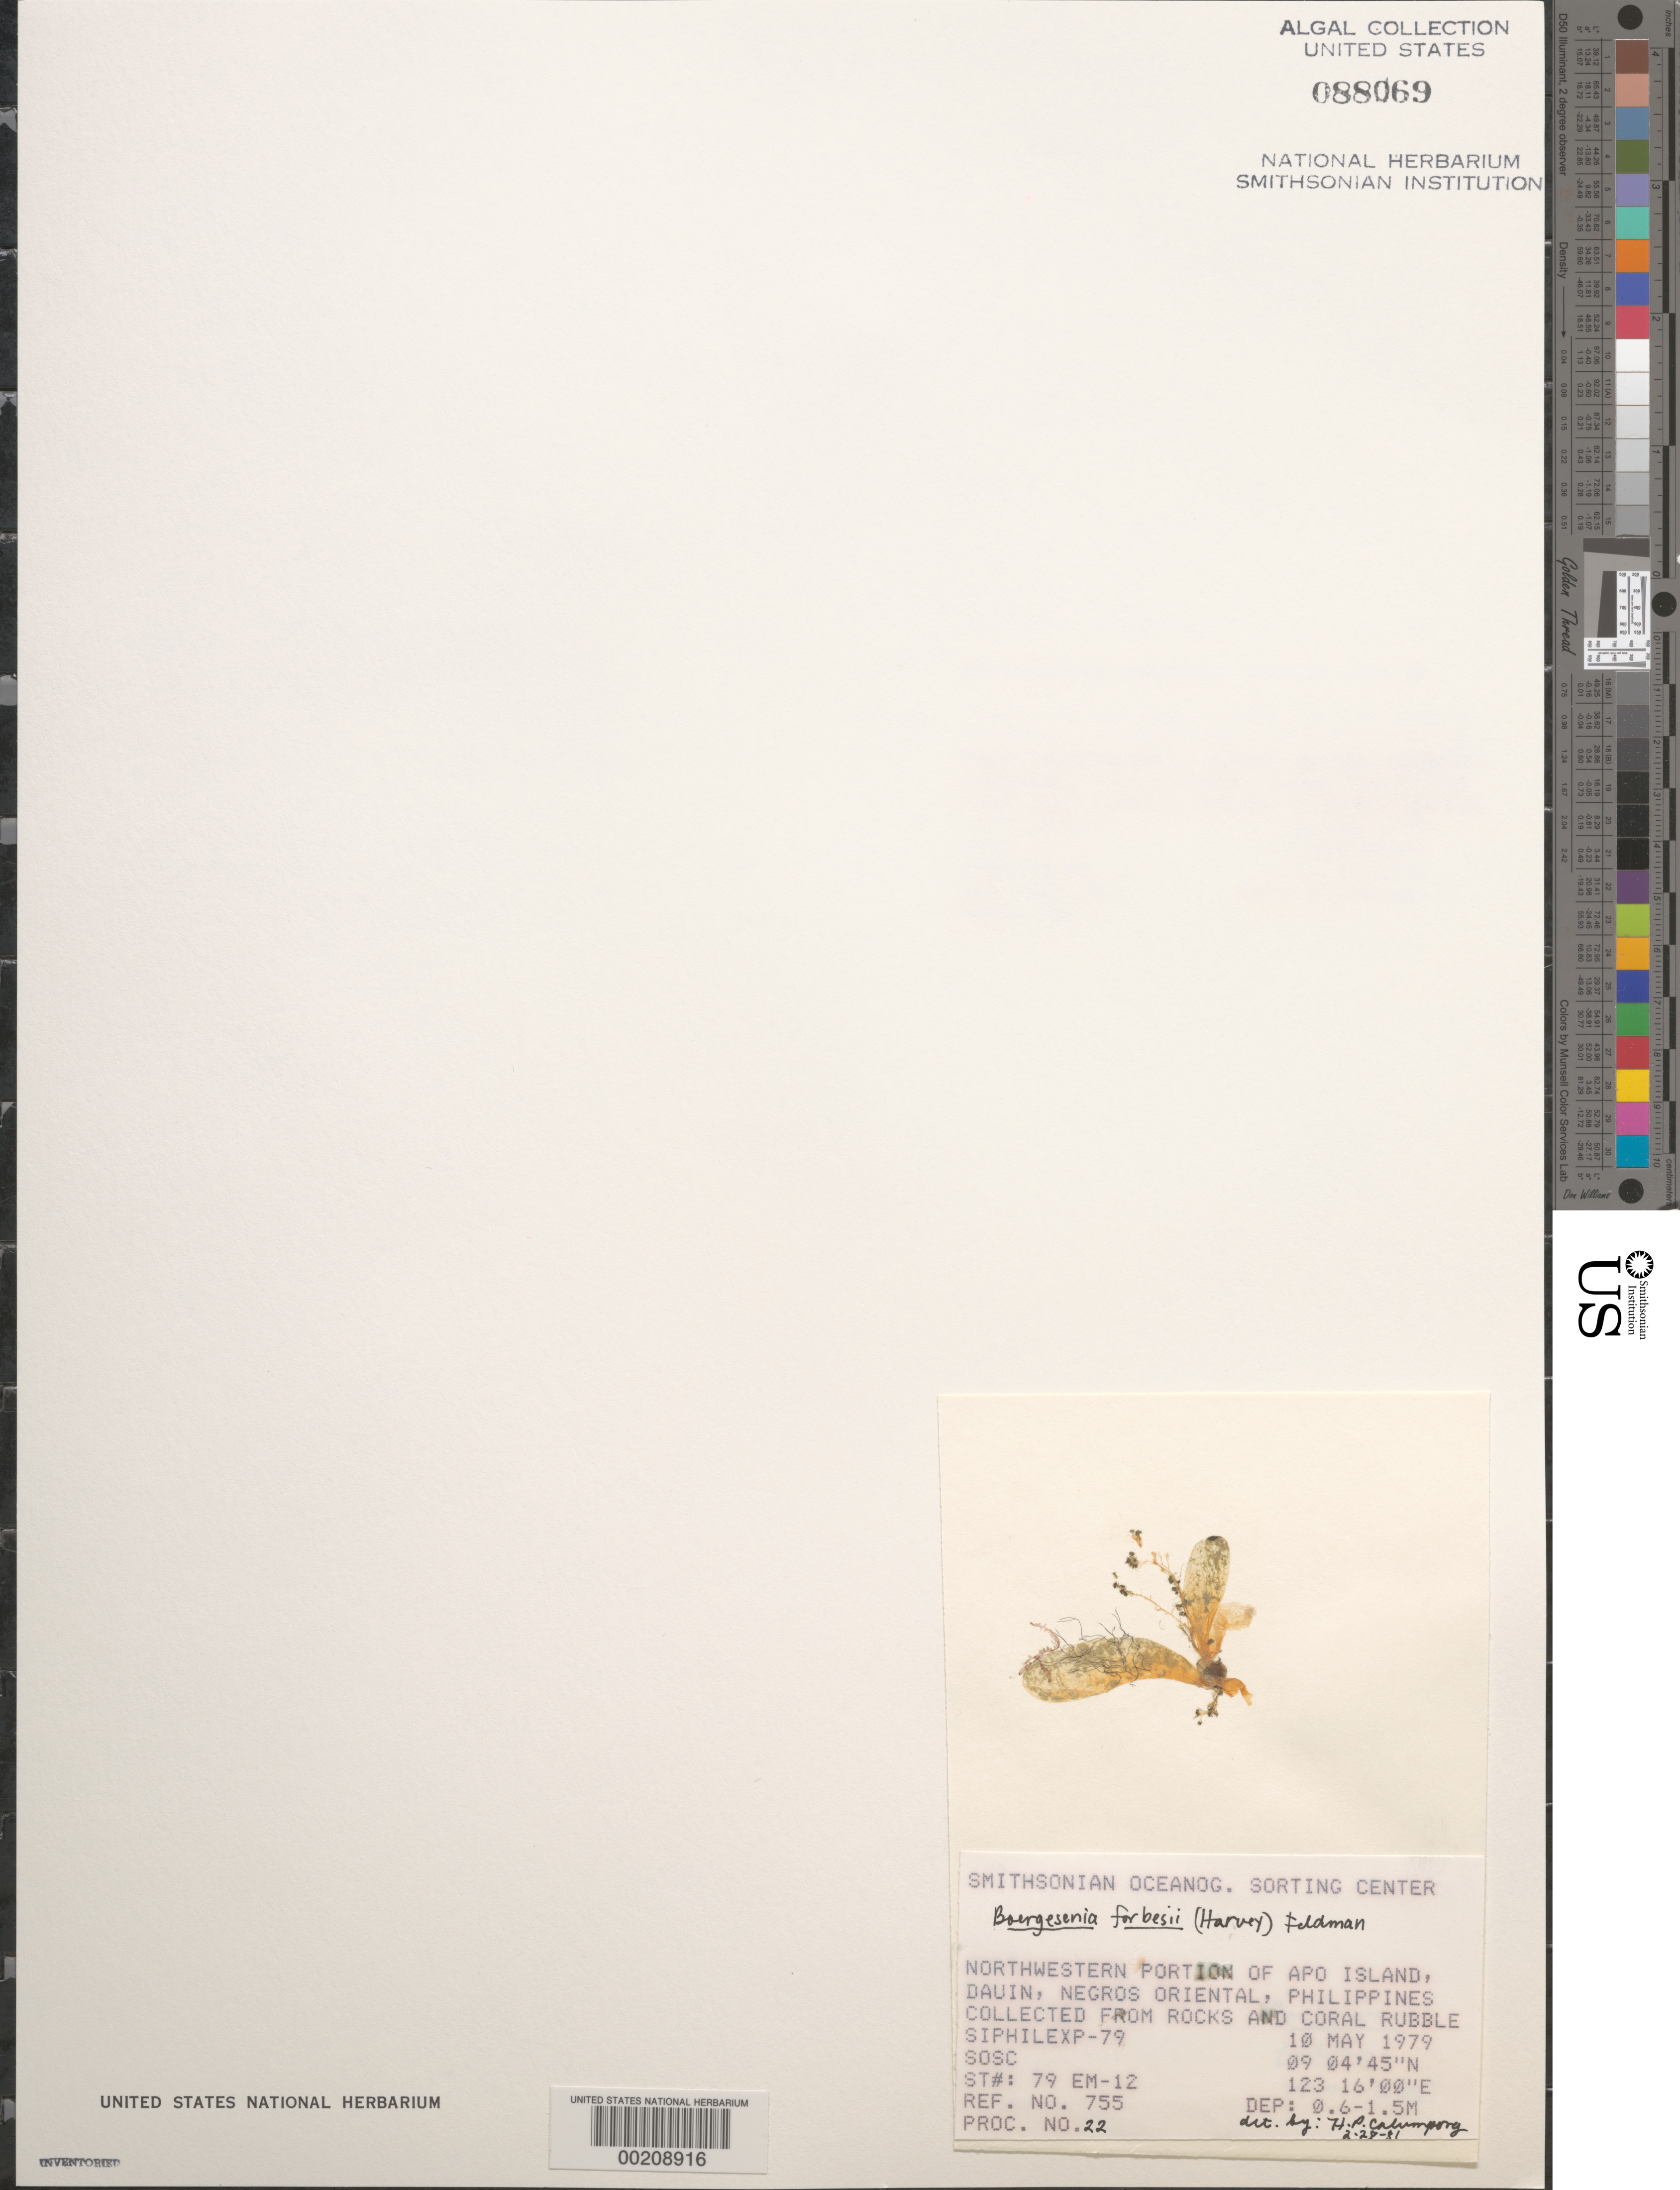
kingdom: Plantae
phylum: Chlorophyta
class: Ulvophyceae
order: Siphonocladales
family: Siphonocladaceae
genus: Boergesenia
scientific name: Boergesenia forbesii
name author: (Feldmann) Harv.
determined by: Calumpong, H. P.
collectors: SOSC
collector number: Station 79 Em-12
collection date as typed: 10 May 1979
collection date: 1979-05-10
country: Philippines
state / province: Central Visayas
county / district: Negros Oriental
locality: Apo island, dauin, negros oriental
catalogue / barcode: US 88069